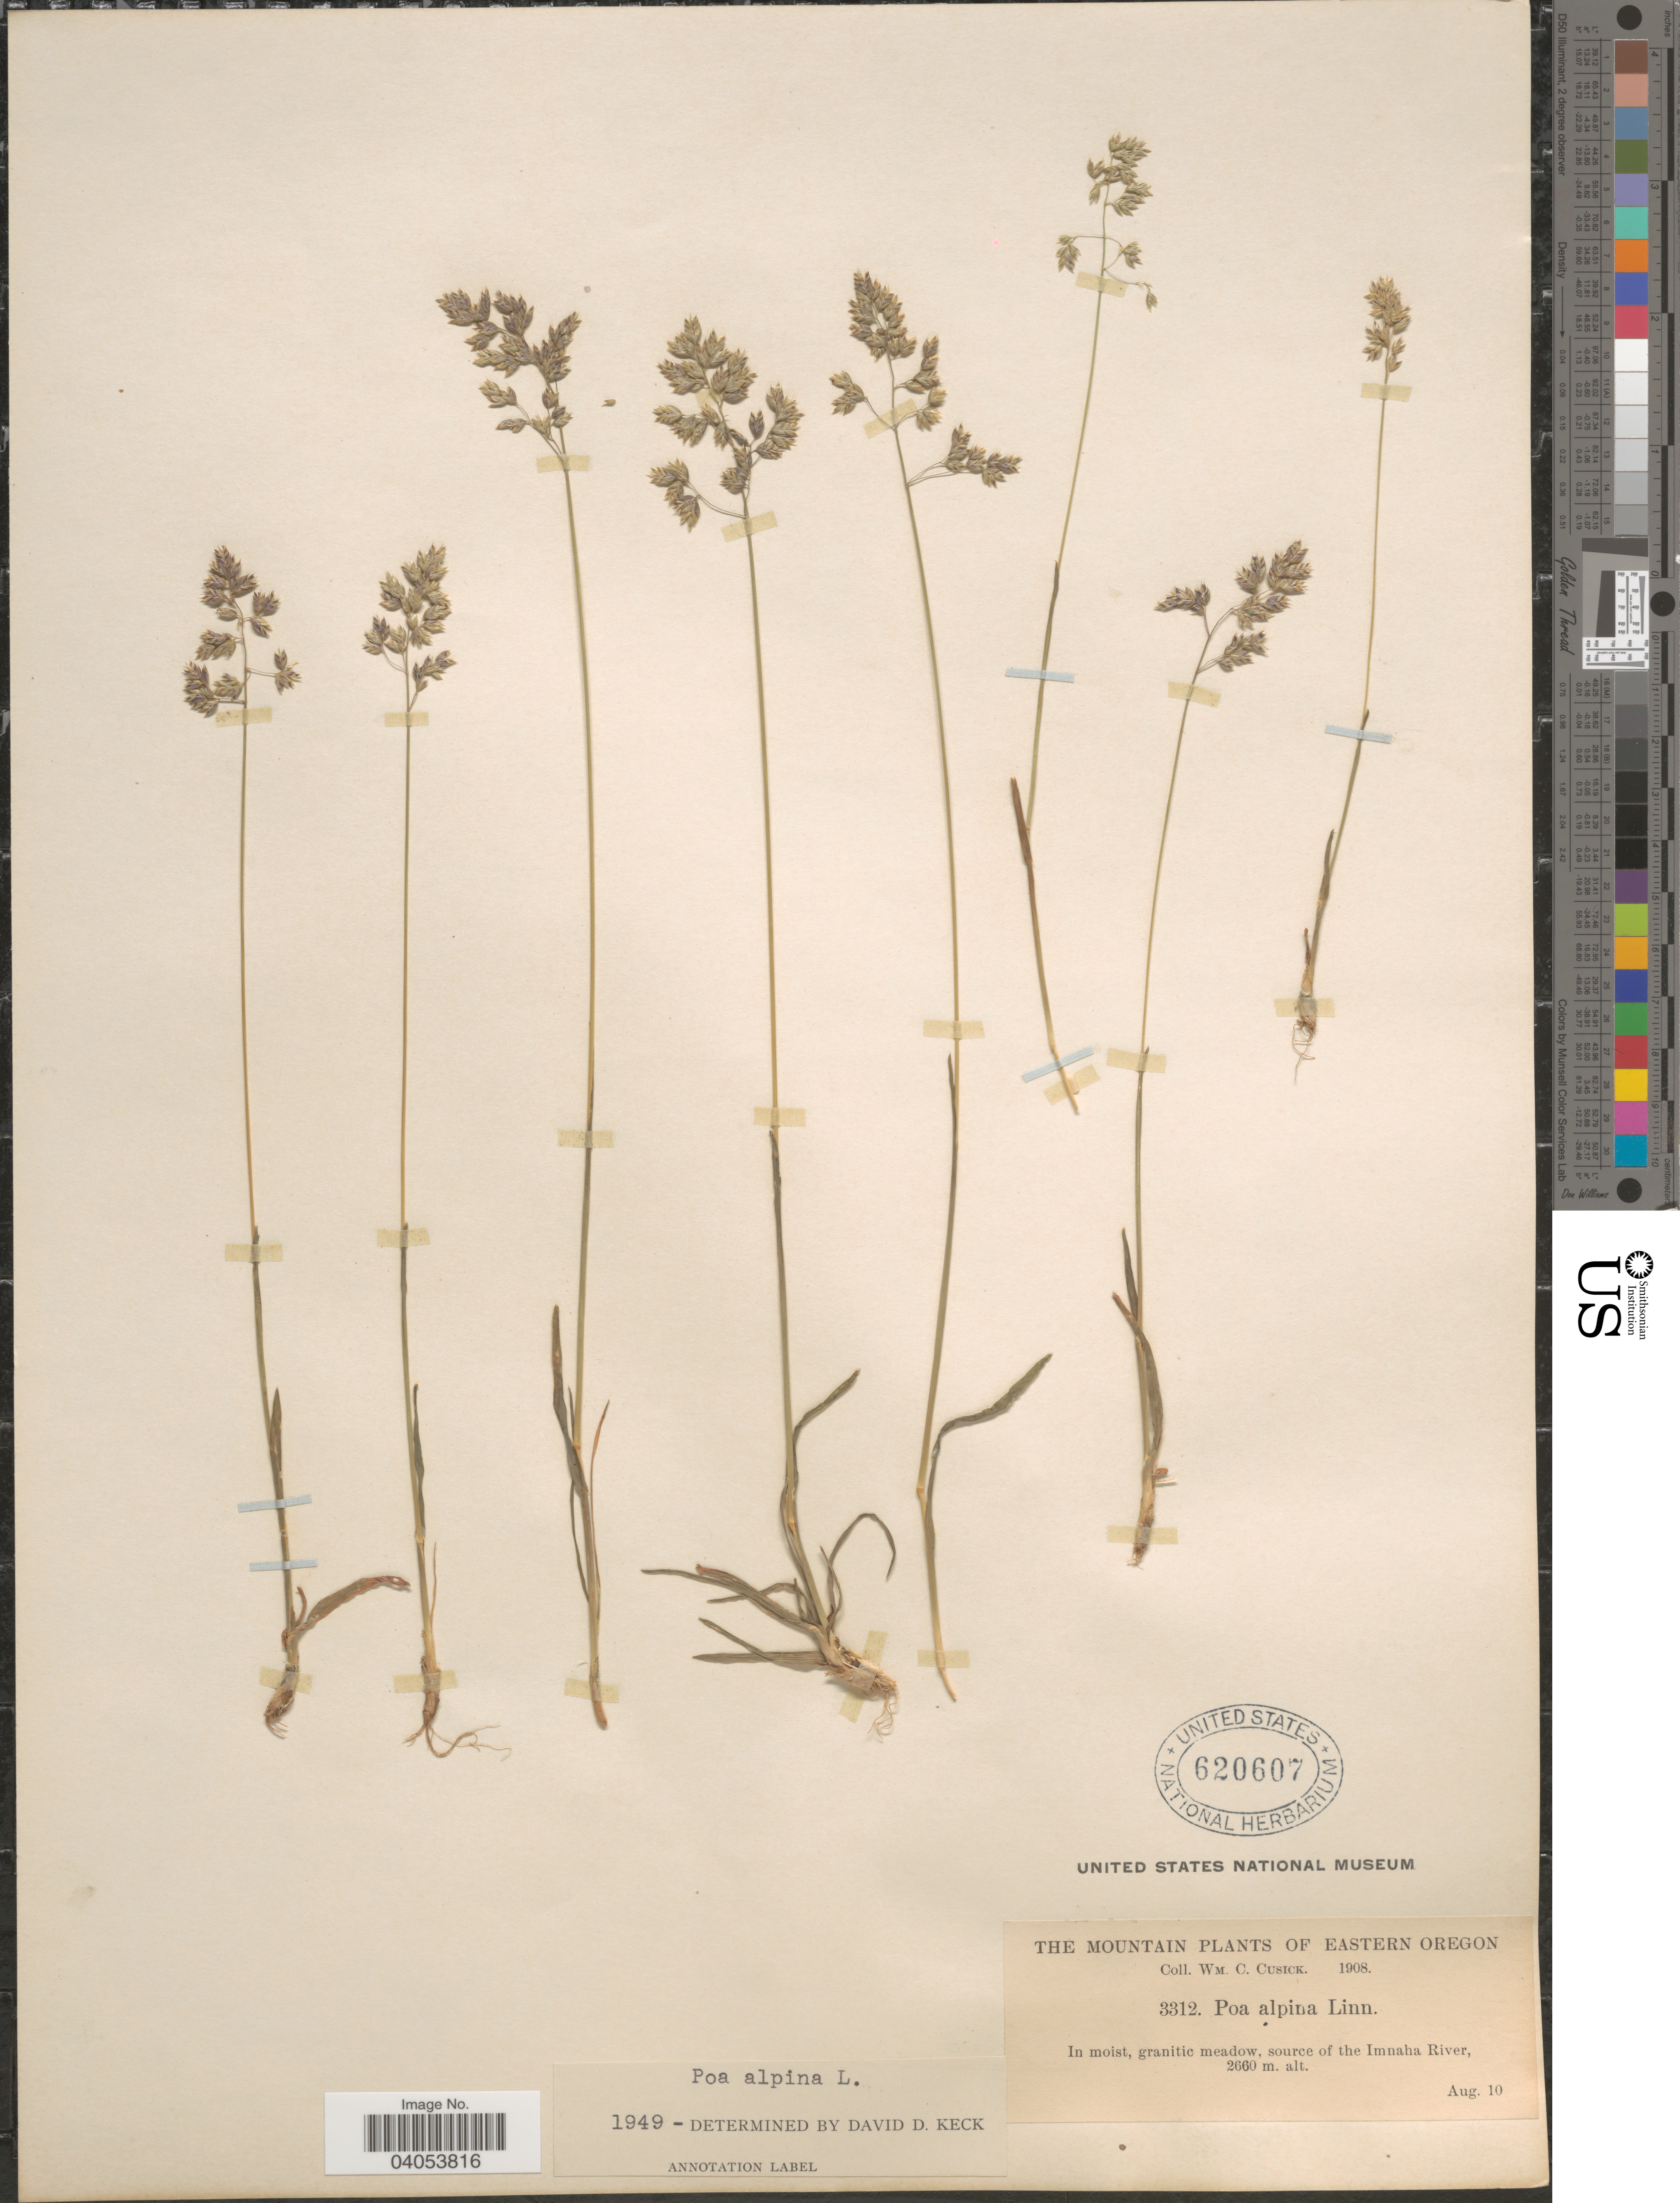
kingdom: Plantae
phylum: Tracheophyta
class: Liliopsida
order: Poales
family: Poaceae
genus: Poa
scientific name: Poa alpina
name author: L.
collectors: W. C. Cusick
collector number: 3312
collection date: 1908-08-10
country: United States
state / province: Oregon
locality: Eastern Oregon. In moist, granitic meadow, source of the Imnaha River.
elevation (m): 2660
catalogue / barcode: US 620607